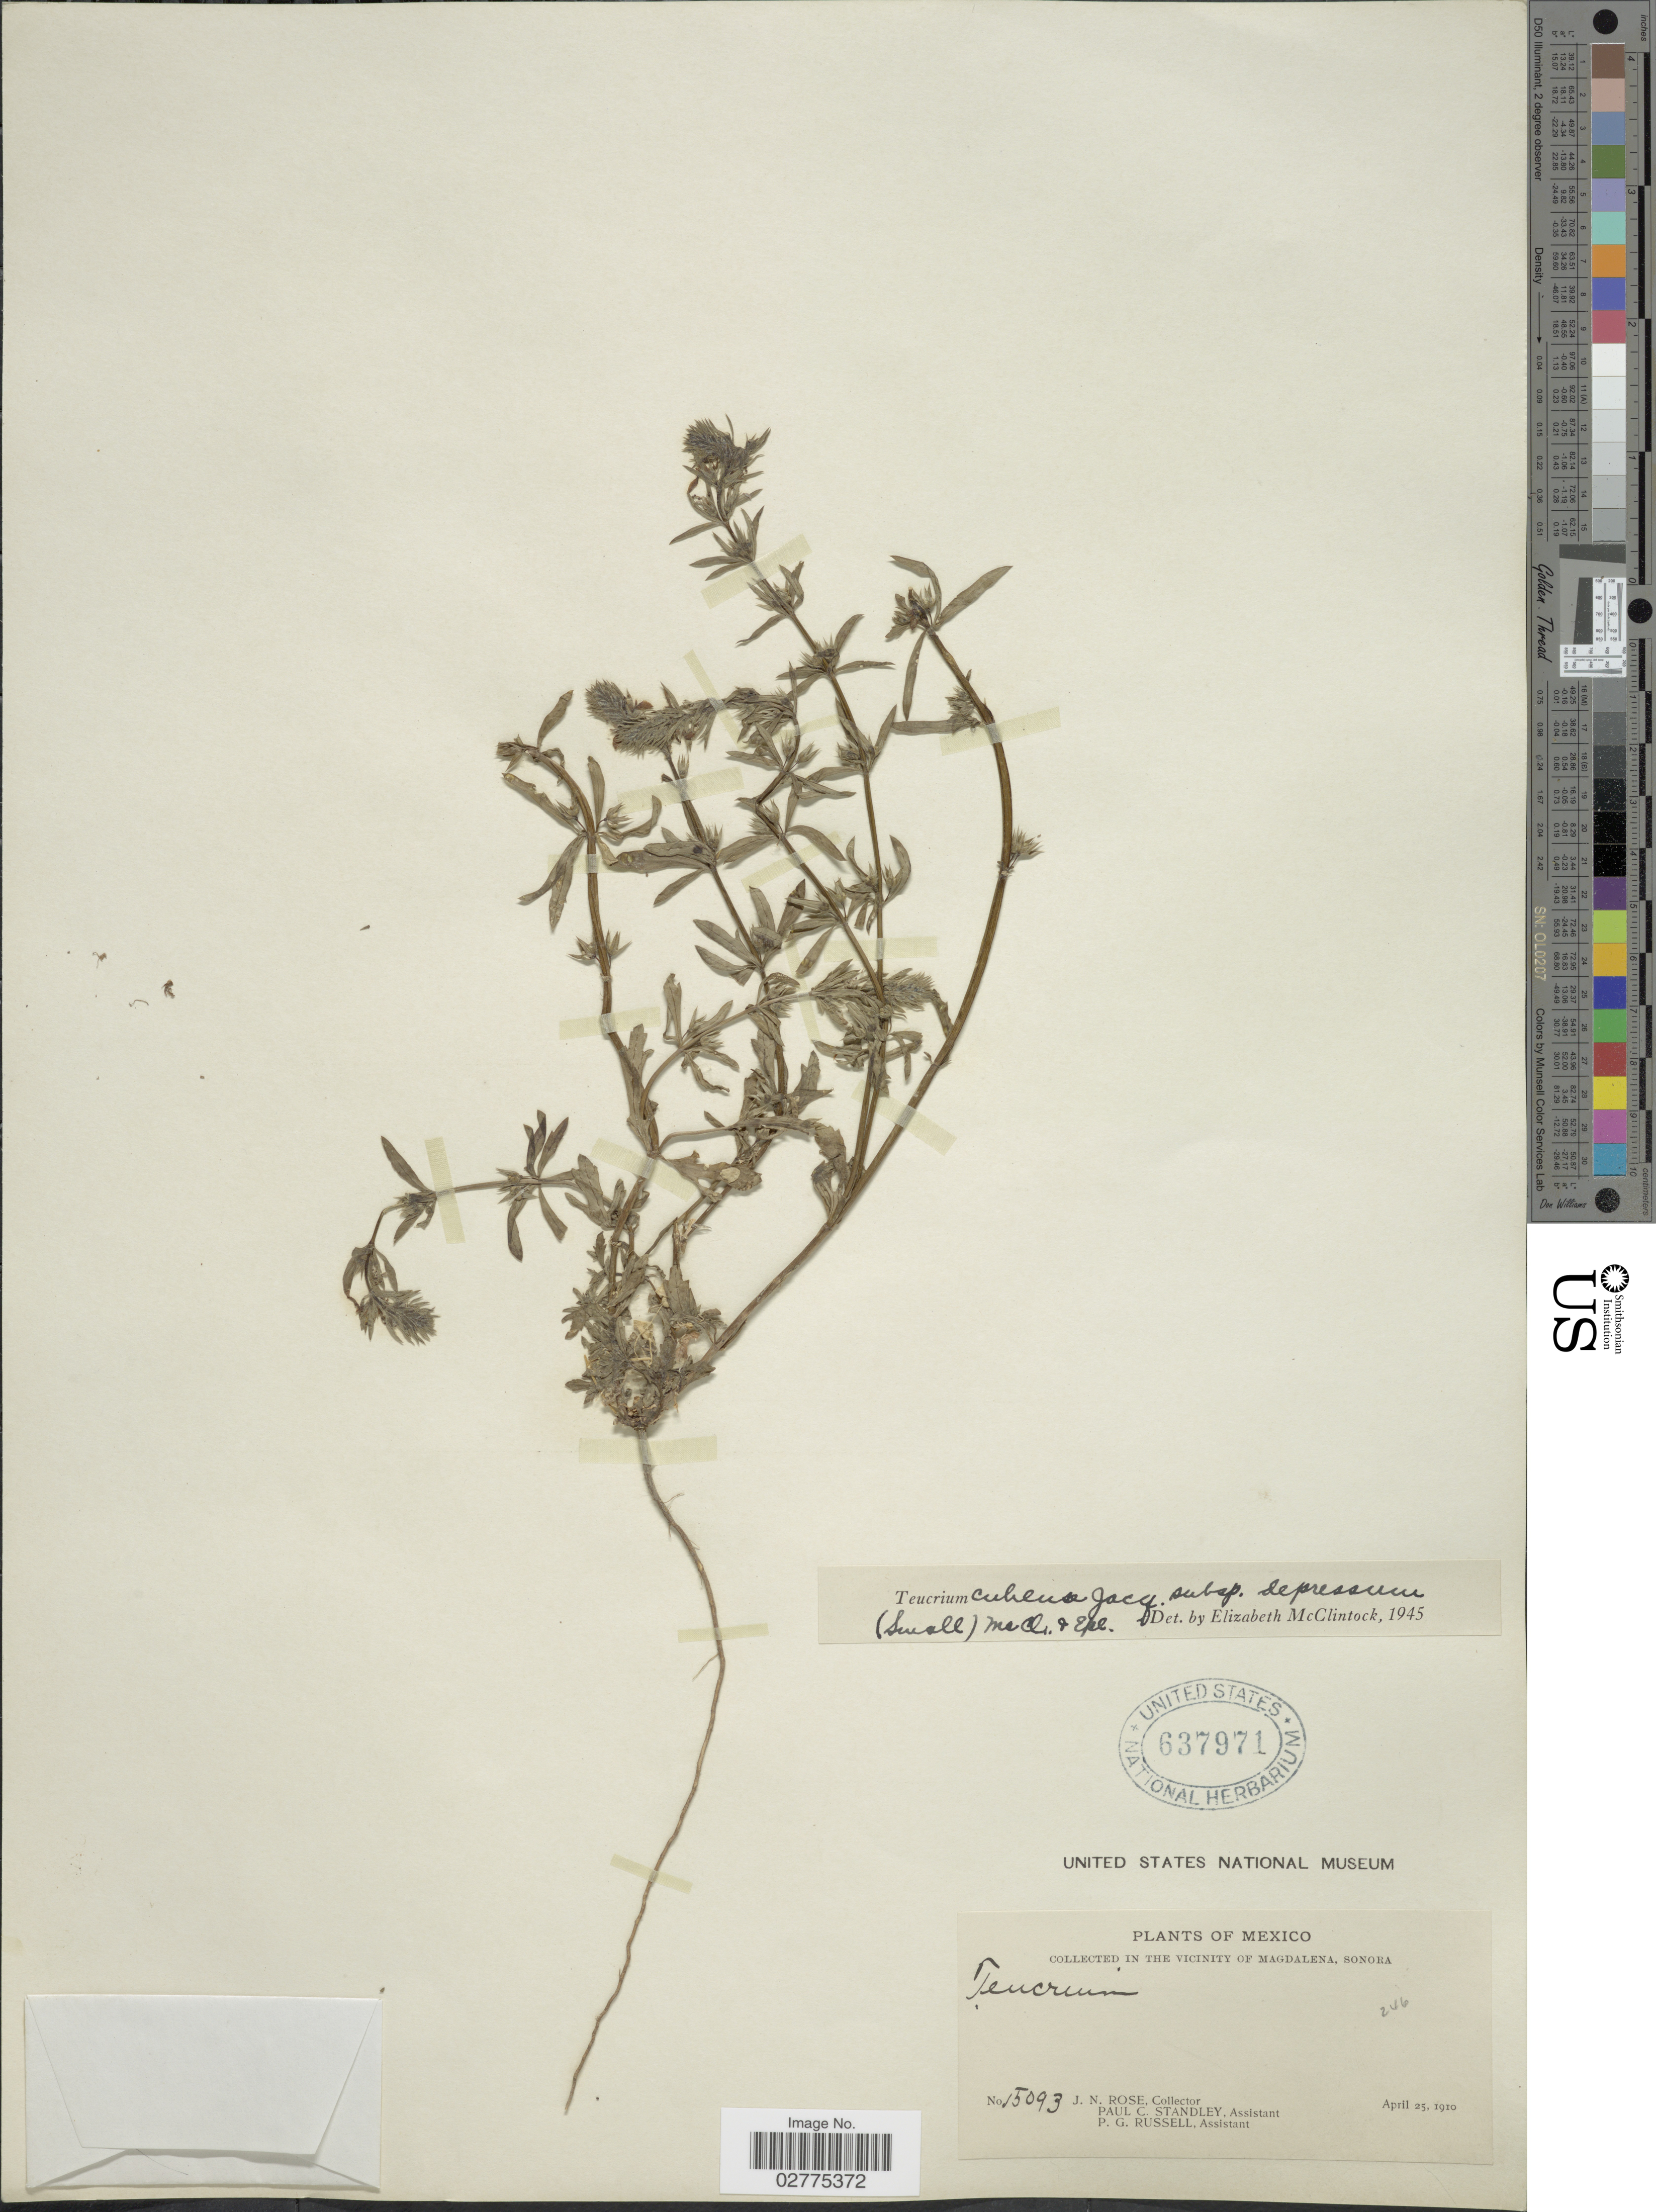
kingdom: Plantae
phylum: Tracheophyta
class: Magnoliopsida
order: Lamiales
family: Lamiaceae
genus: Teucrium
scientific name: Teucrium cubense subsp. depressum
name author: (Small) E. M. McClint. & Epling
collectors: J. N. Rose, P. C. Standley & P. G. Russell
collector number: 15093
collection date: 1910-04-25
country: Mexico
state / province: Sonora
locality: In The Vicinity of Magdalena, Sonora.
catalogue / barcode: US 637971